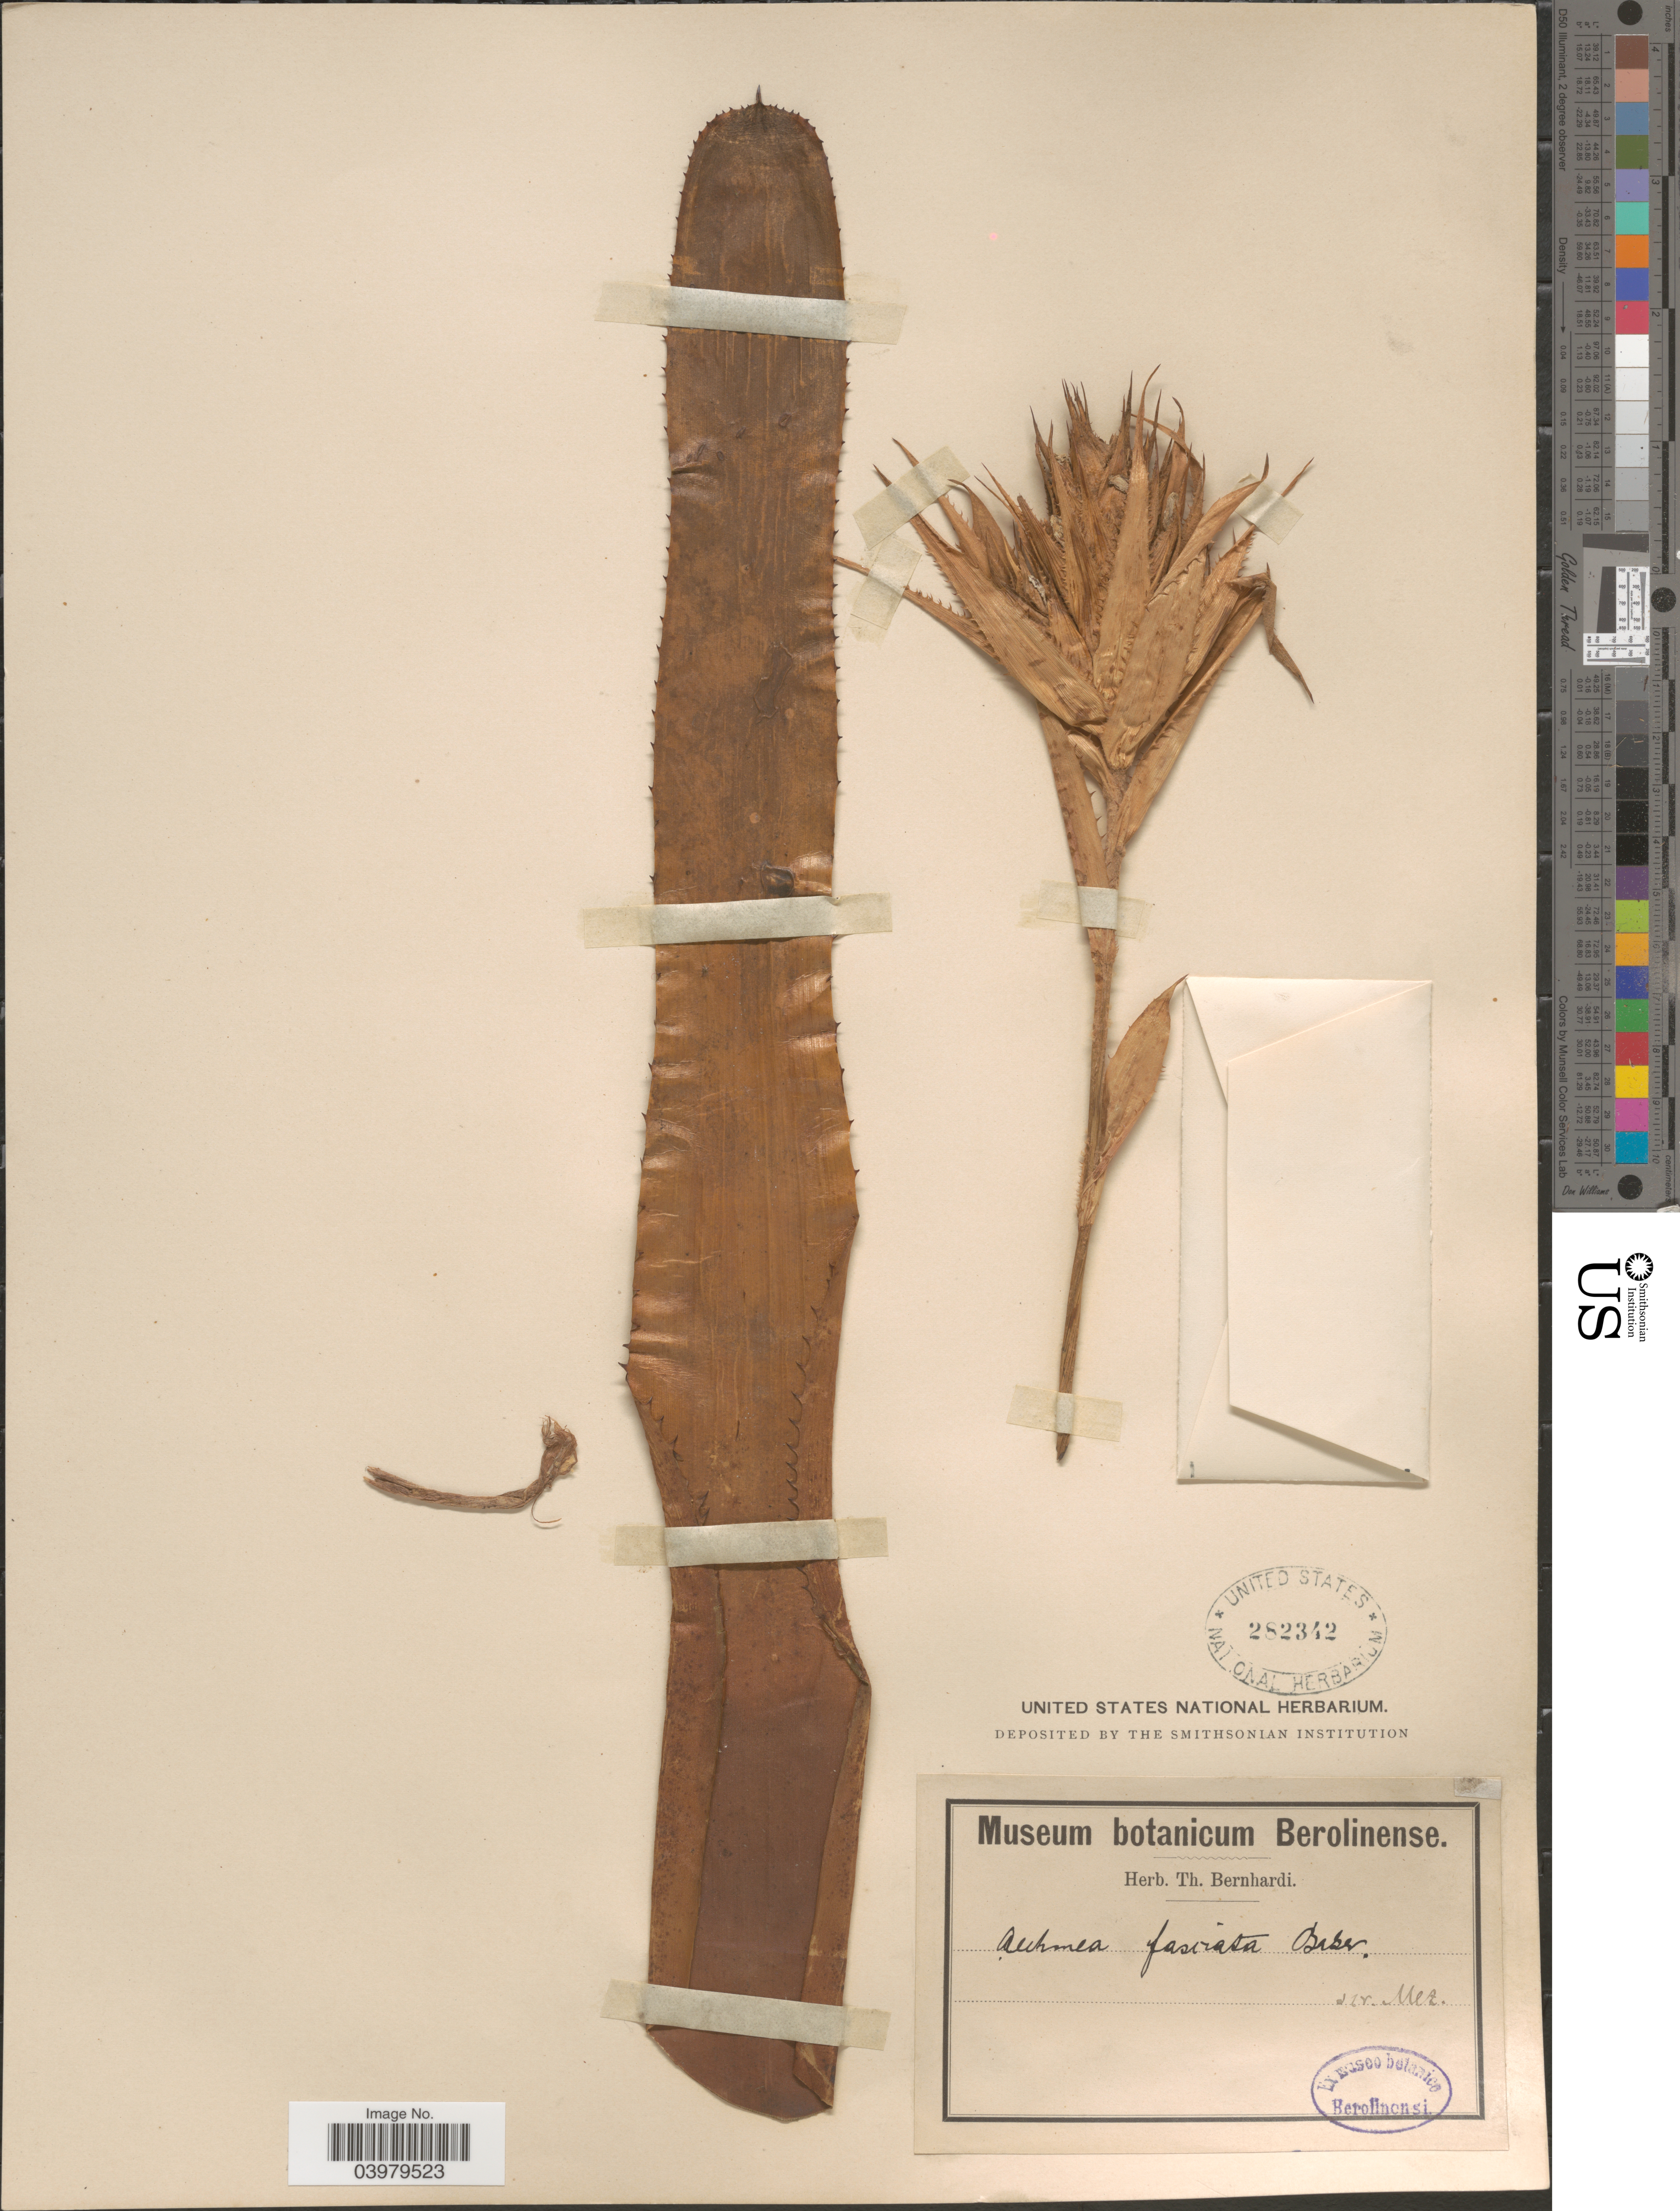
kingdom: Plantae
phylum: Tracheophyta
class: Liliopsida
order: Poales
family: Bromeliaceae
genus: Aechmea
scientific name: Aechmea fasciata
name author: (Lindl.) Baker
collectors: Ex herb. Th. Bernhardi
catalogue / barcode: US 282342